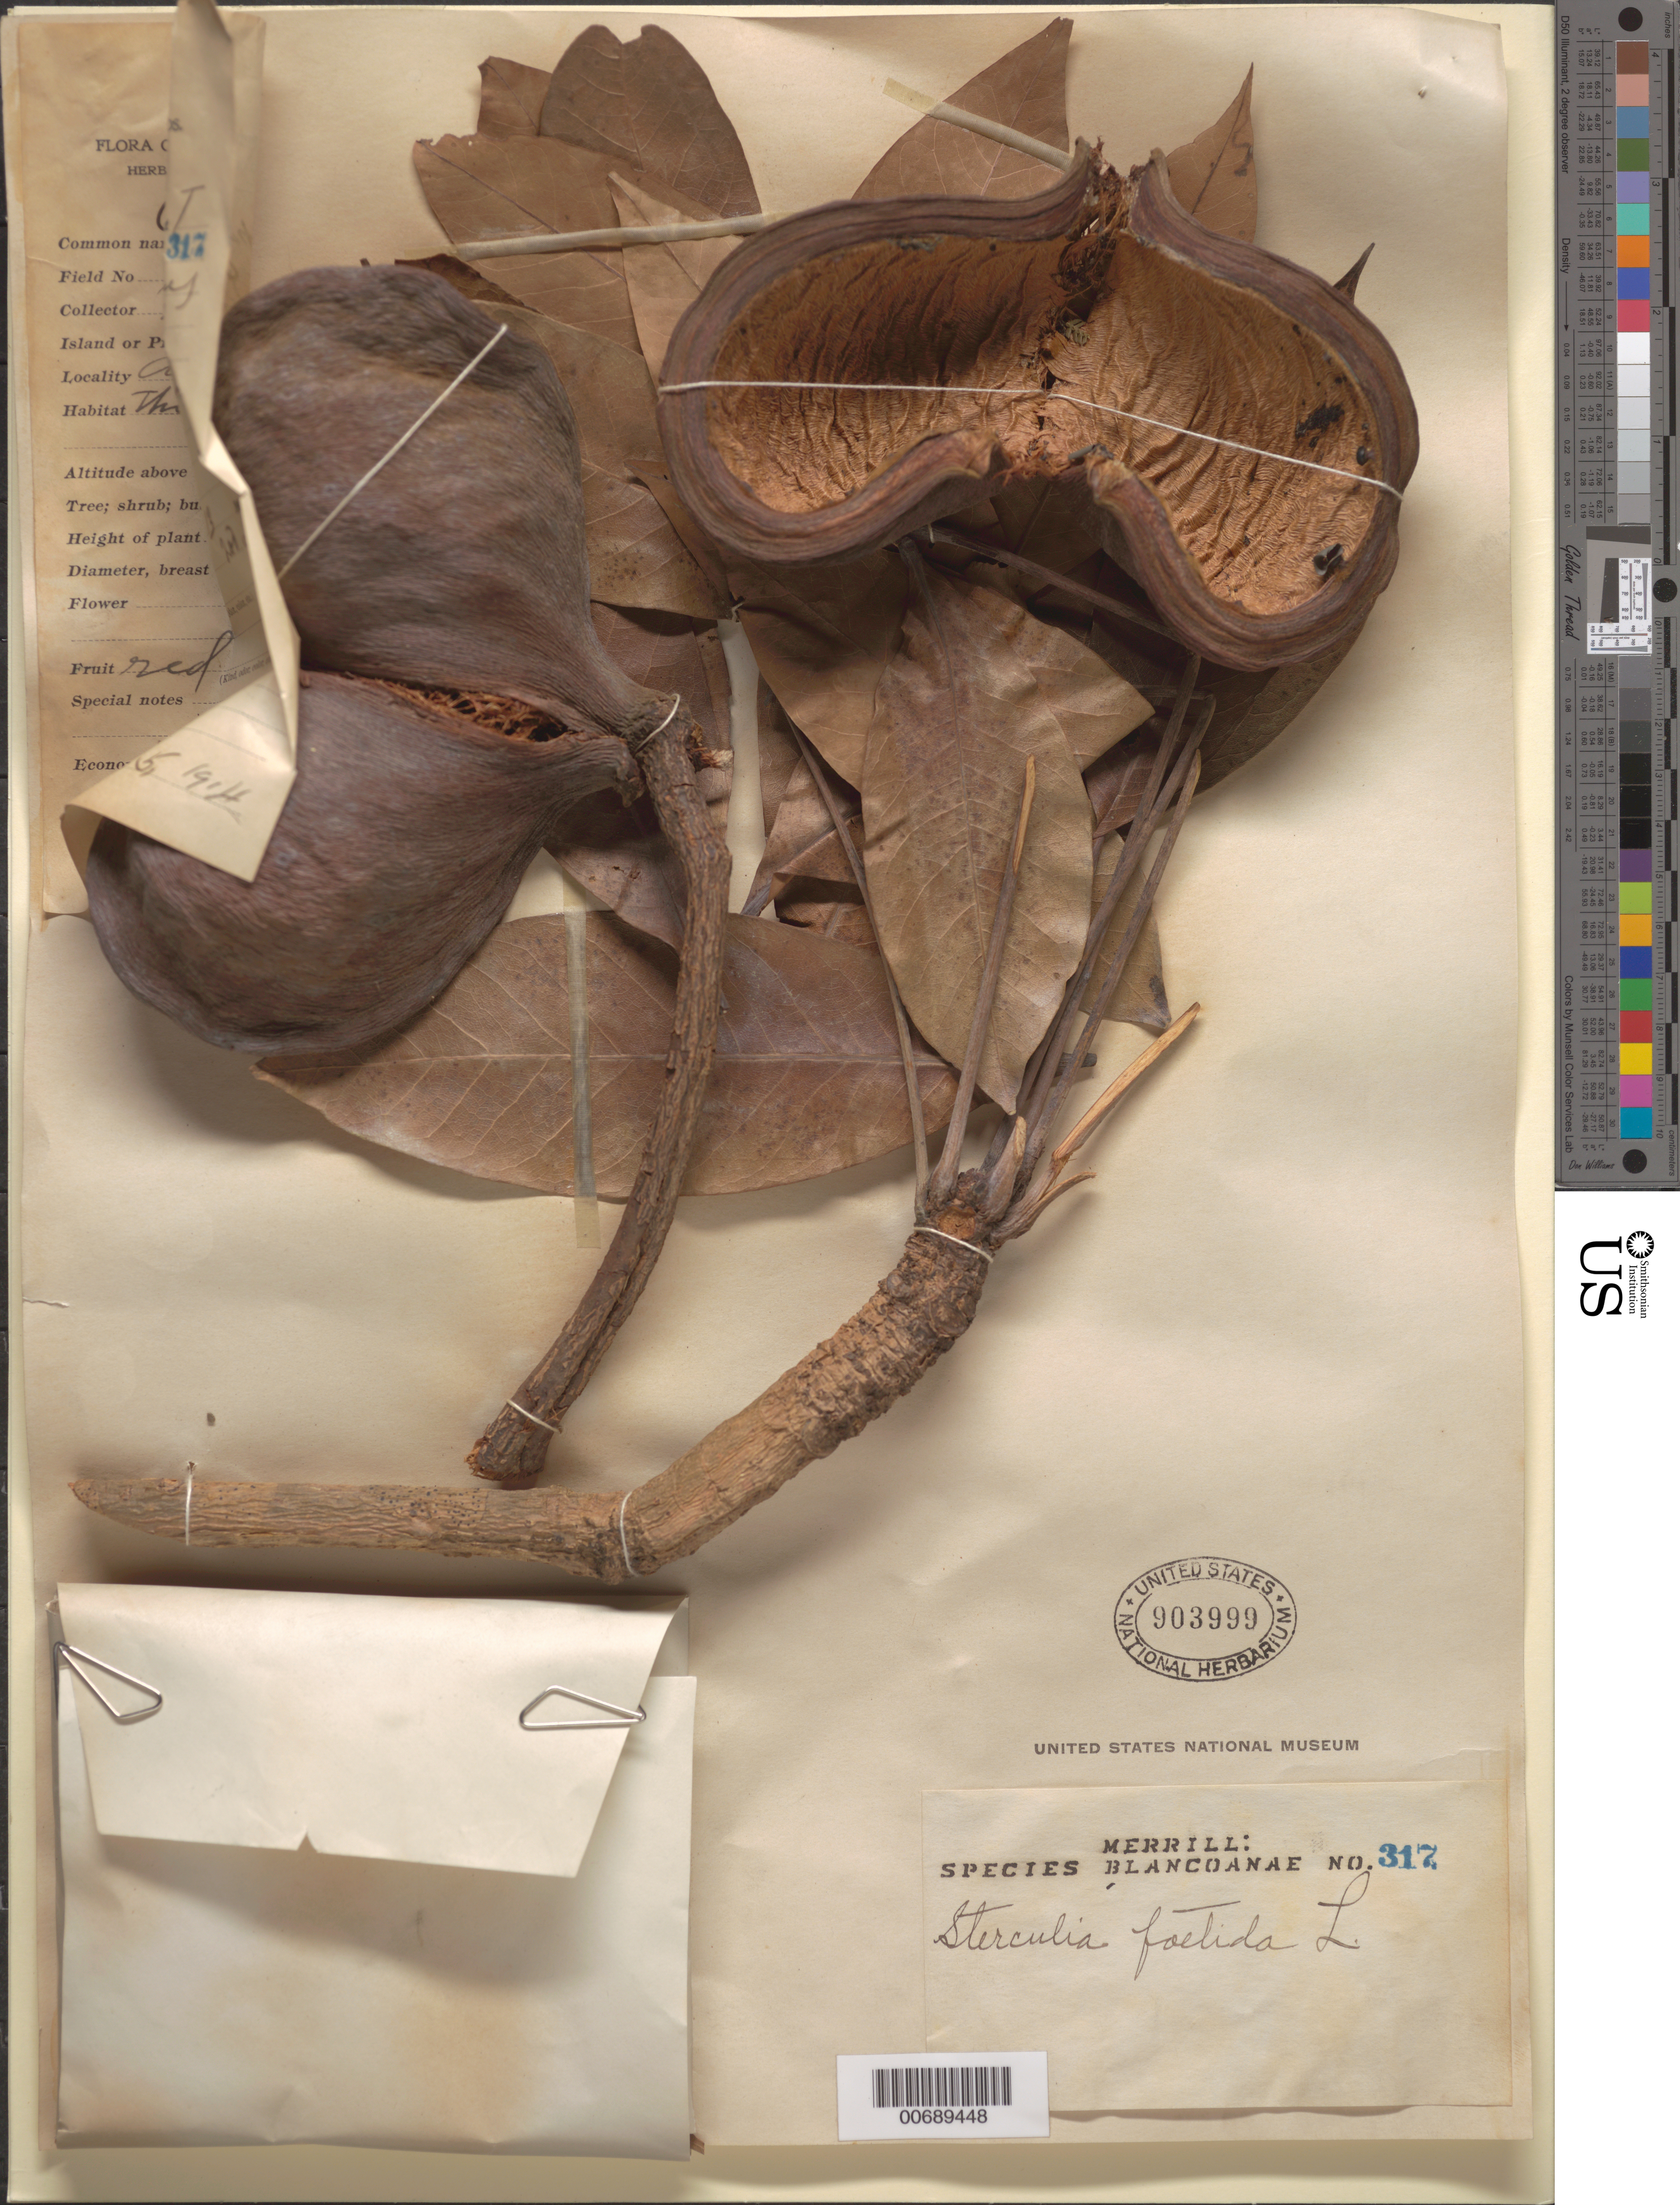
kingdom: Plantae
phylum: Tracheophyta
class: Magnoliopsida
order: Malvales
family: Malvaceae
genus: Sterculia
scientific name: Sterculia foetida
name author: L.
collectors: M. Ramos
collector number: Sp. Blancoan. 0317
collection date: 1914-01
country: Philippines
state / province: Calabarzon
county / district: Rizal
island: Luzon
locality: Antipolo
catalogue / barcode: US 903999